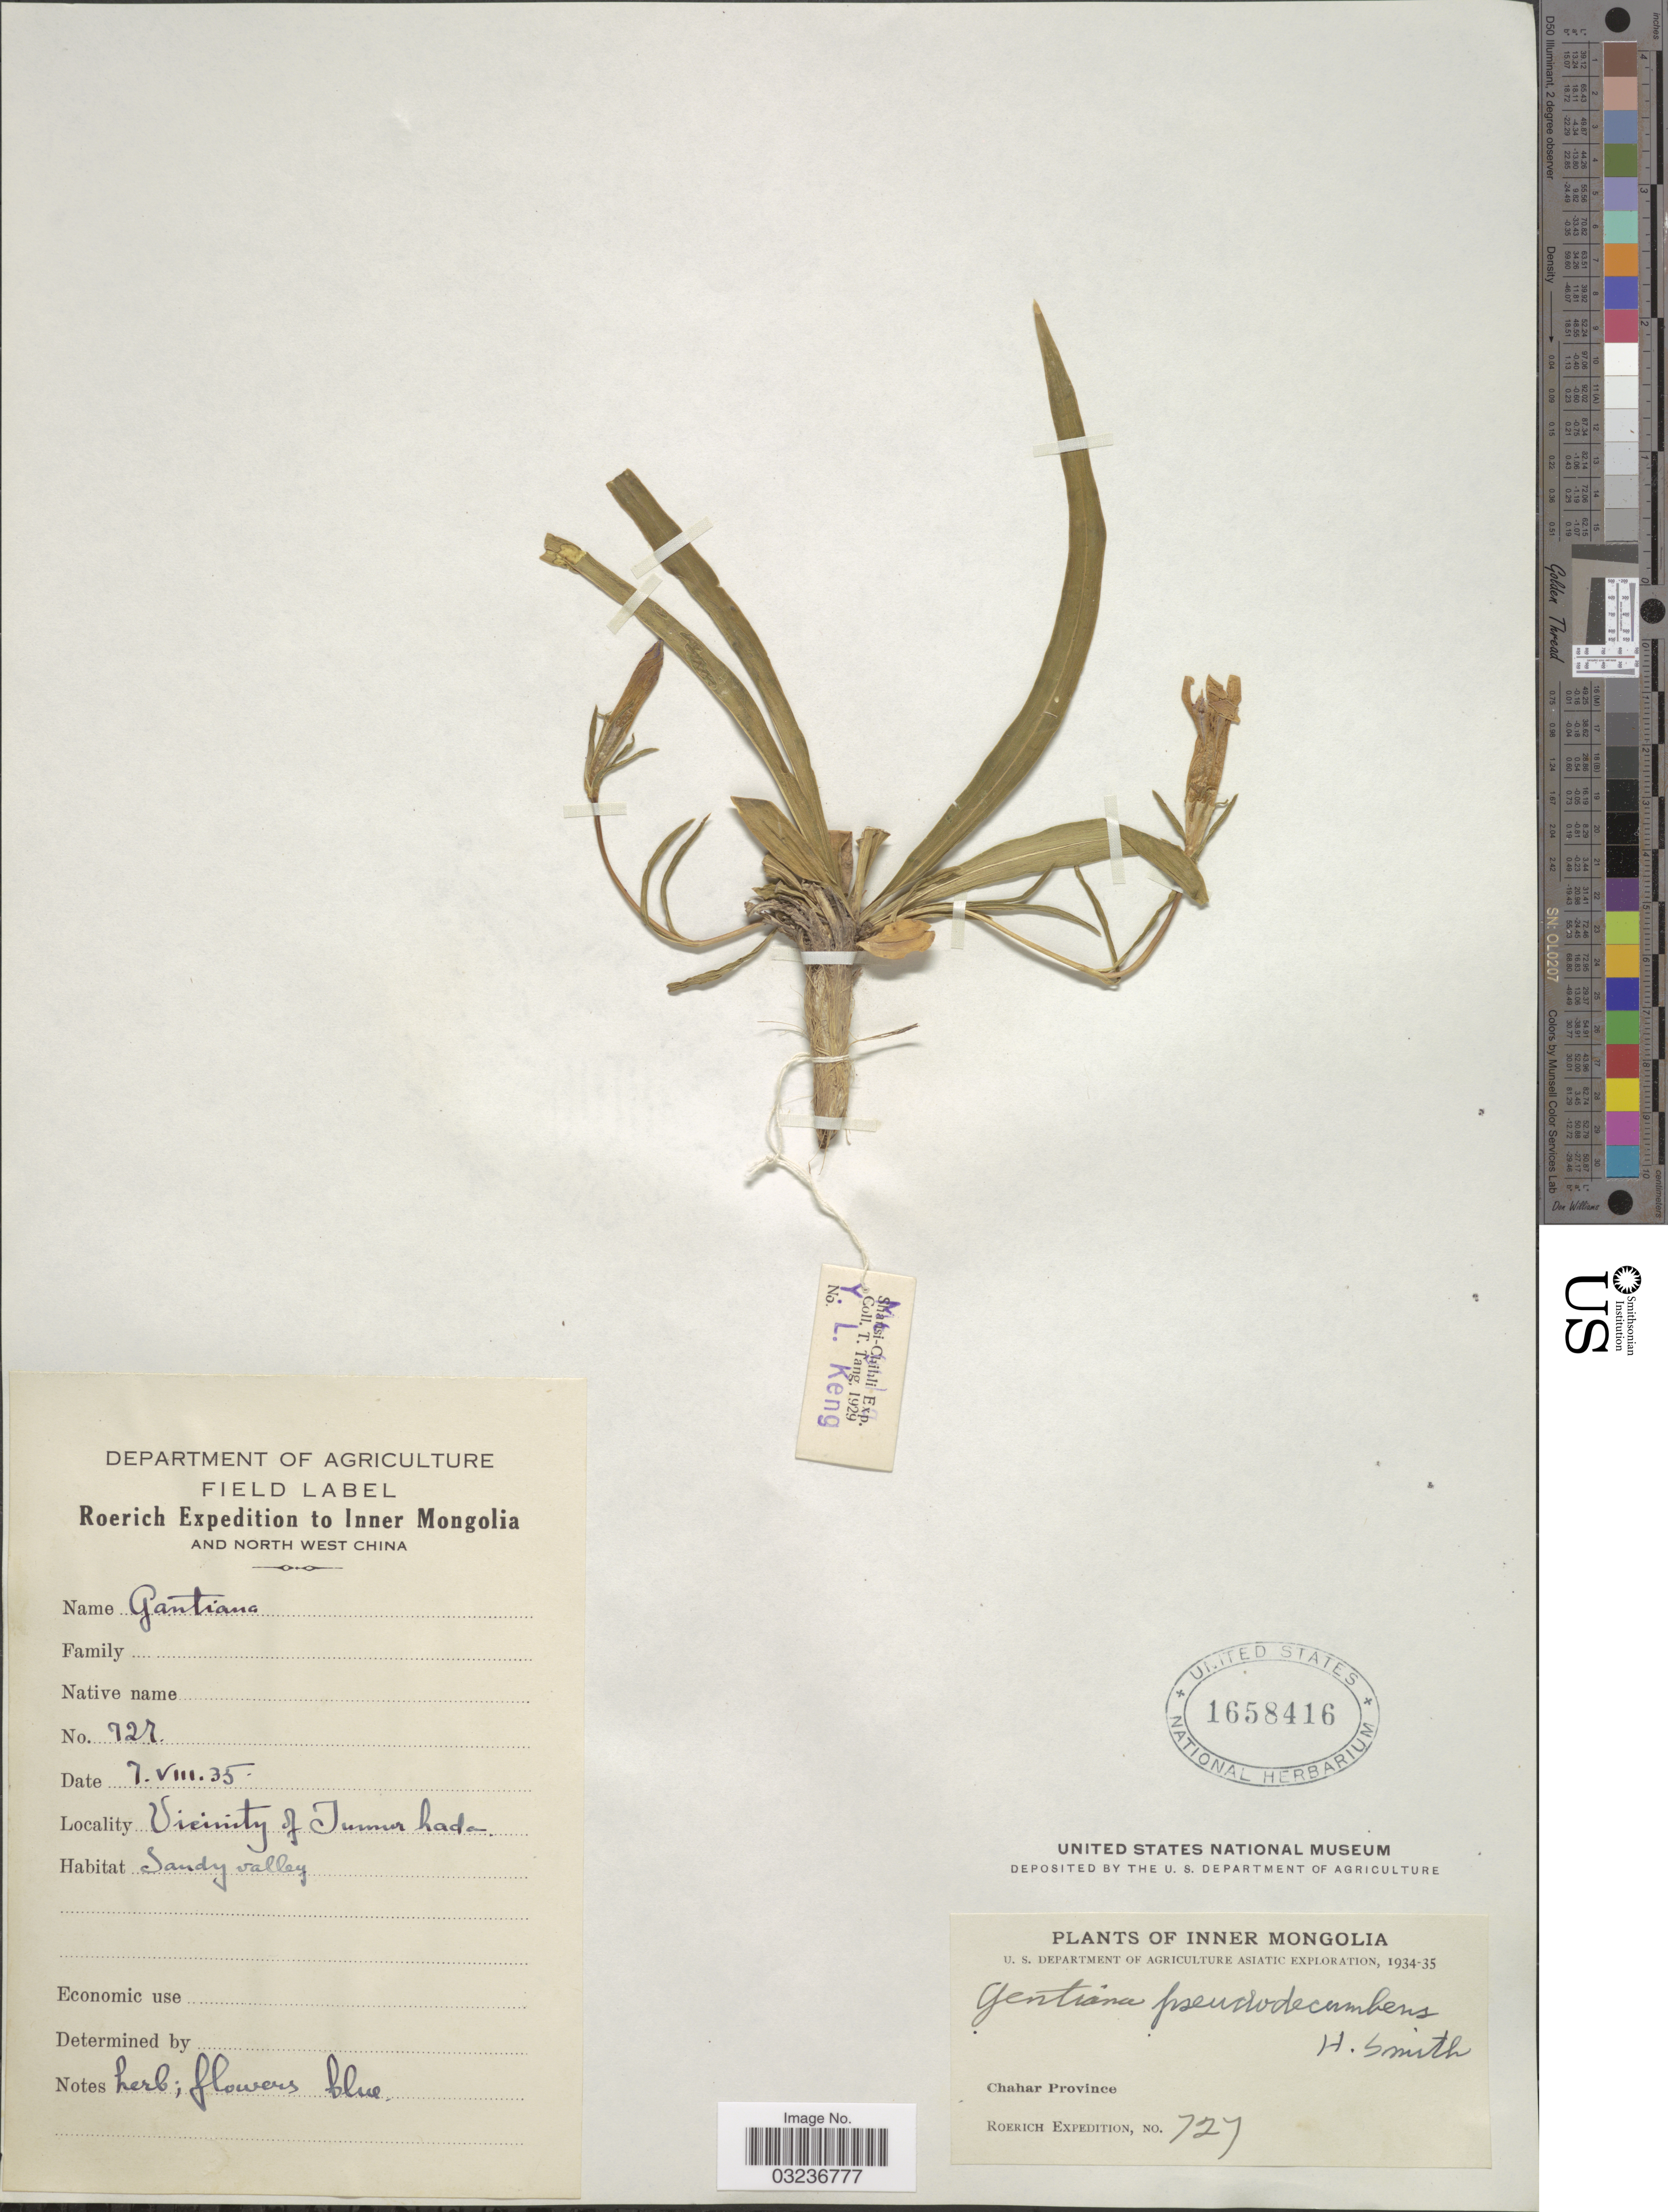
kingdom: Plantae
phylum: Tracheophyta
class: Magnoliopsida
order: Gentianales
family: Gentianaceae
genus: Gentiana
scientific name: Gentiana pseudodecumbens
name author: Harry Sm.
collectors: Roerich Expedition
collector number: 727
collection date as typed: Transcribed d/m/y: 7/8/35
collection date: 1935-08-07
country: China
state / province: Nei Monggol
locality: Inner Mongolia, Chahar Province, Vicinity of Jumur hada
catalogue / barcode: US 1658416